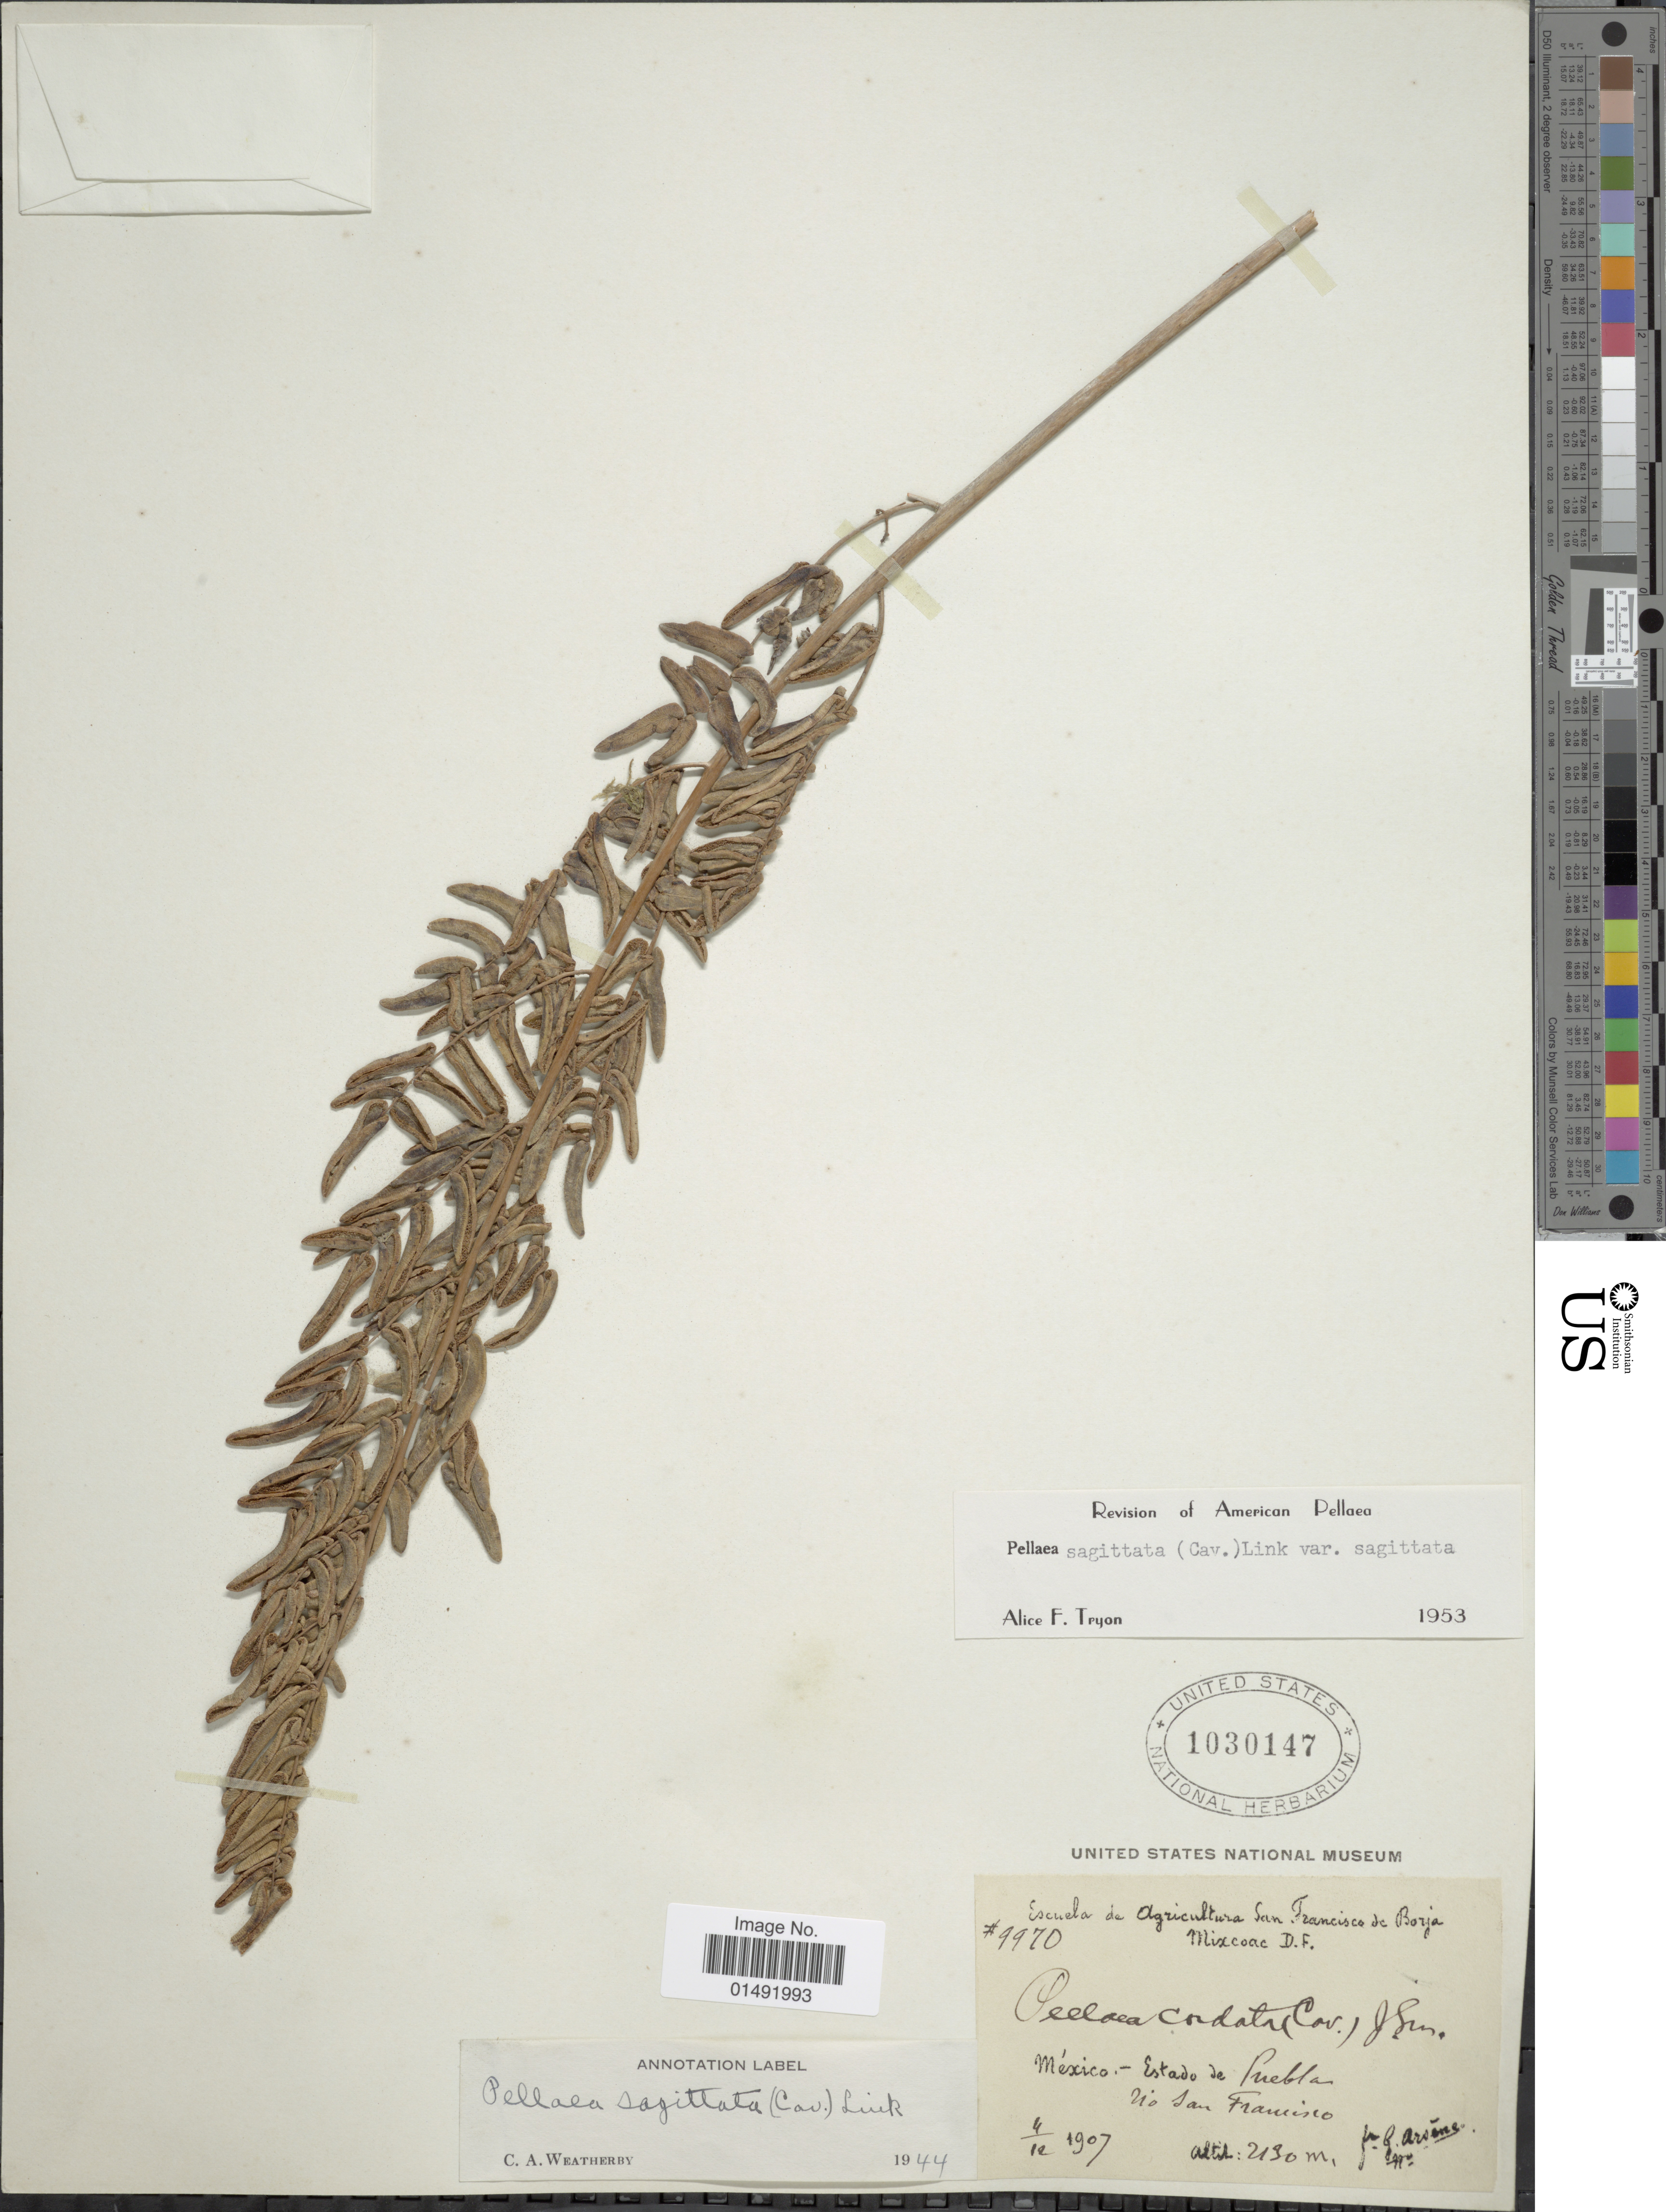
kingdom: Plantae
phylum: Tracheophyta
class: Polypodiopsida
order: Polypodiales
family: Pteridaceae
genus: Pellaea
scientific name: Pellaea sagittata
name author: (Cav.) Link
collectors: Bro. G. Arsène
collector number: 9970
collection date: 1907-12-04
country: Mexico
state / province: Puebla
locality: Rio San Francisco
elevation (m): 2130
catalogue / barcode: US 1030147